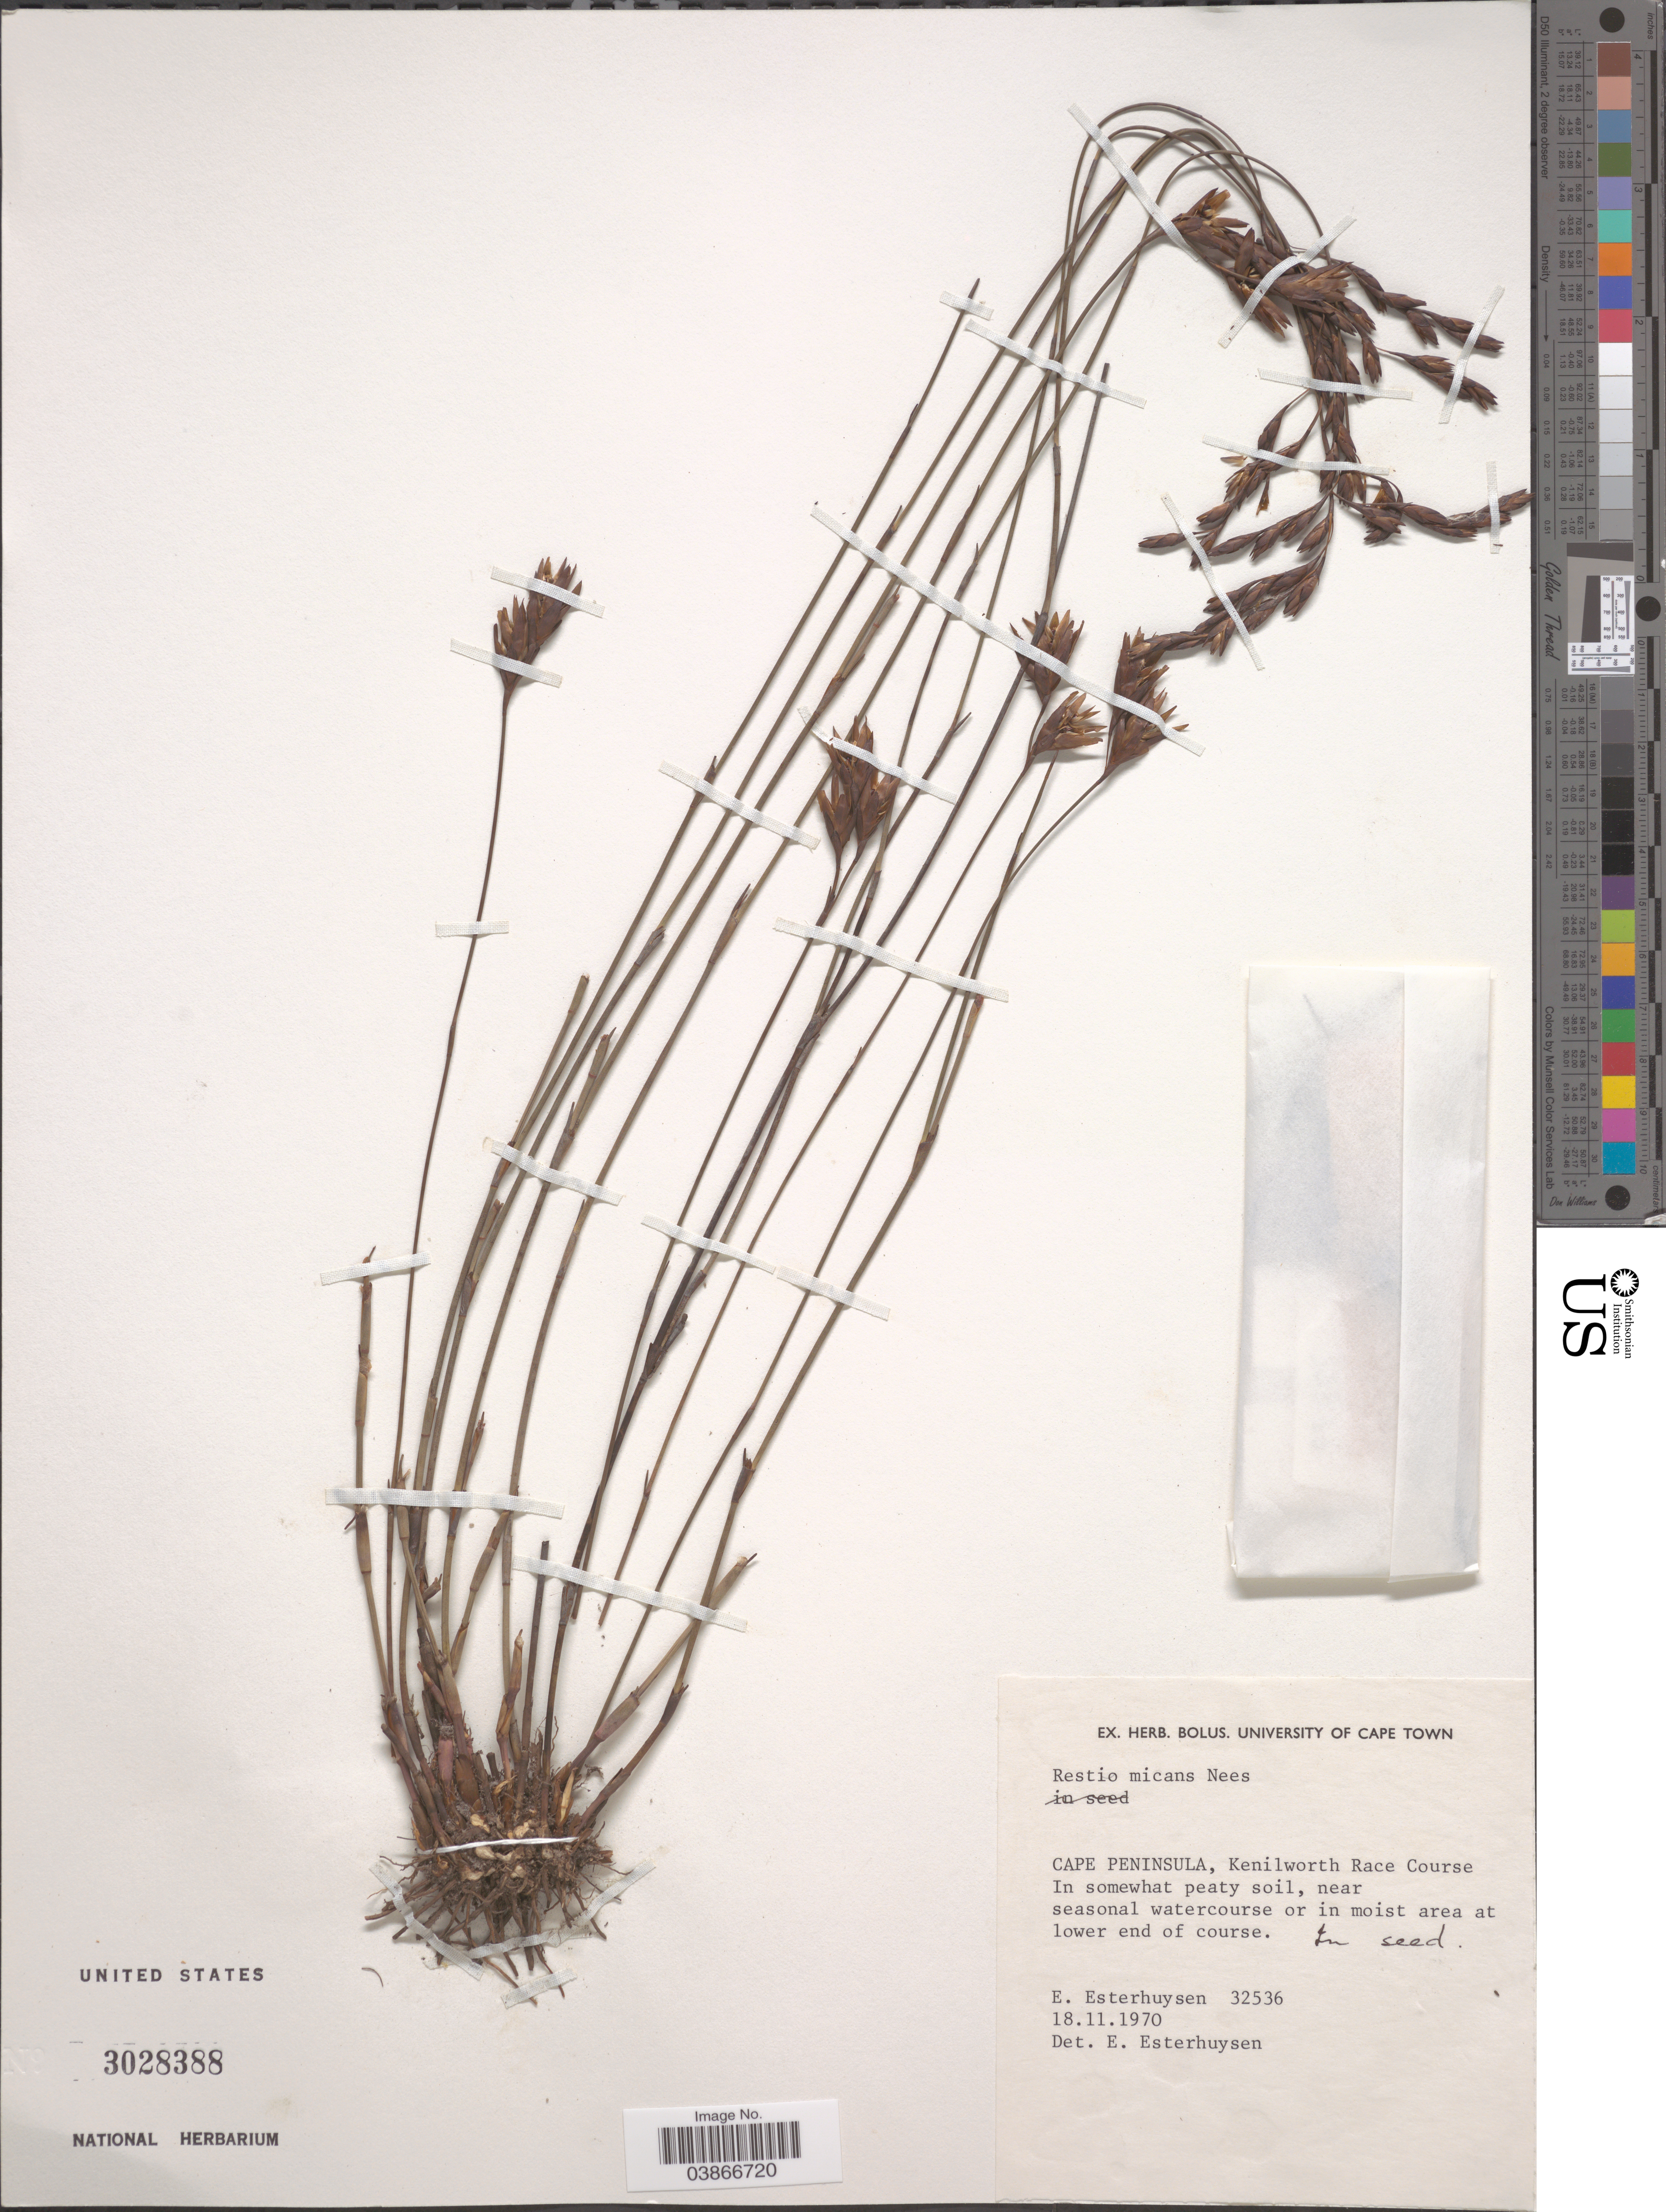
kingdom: Plantae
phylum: Tracheophyta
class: Liliopsida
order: Poales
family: Restionaceae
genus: Restio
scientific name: Restio micans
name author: Nees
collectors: E. E. Esterhuysen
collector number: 32536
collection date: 1970-11-18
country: South Africa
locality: Cape Peninsula, Kenilworth Race Course.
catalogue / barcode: US 3028388